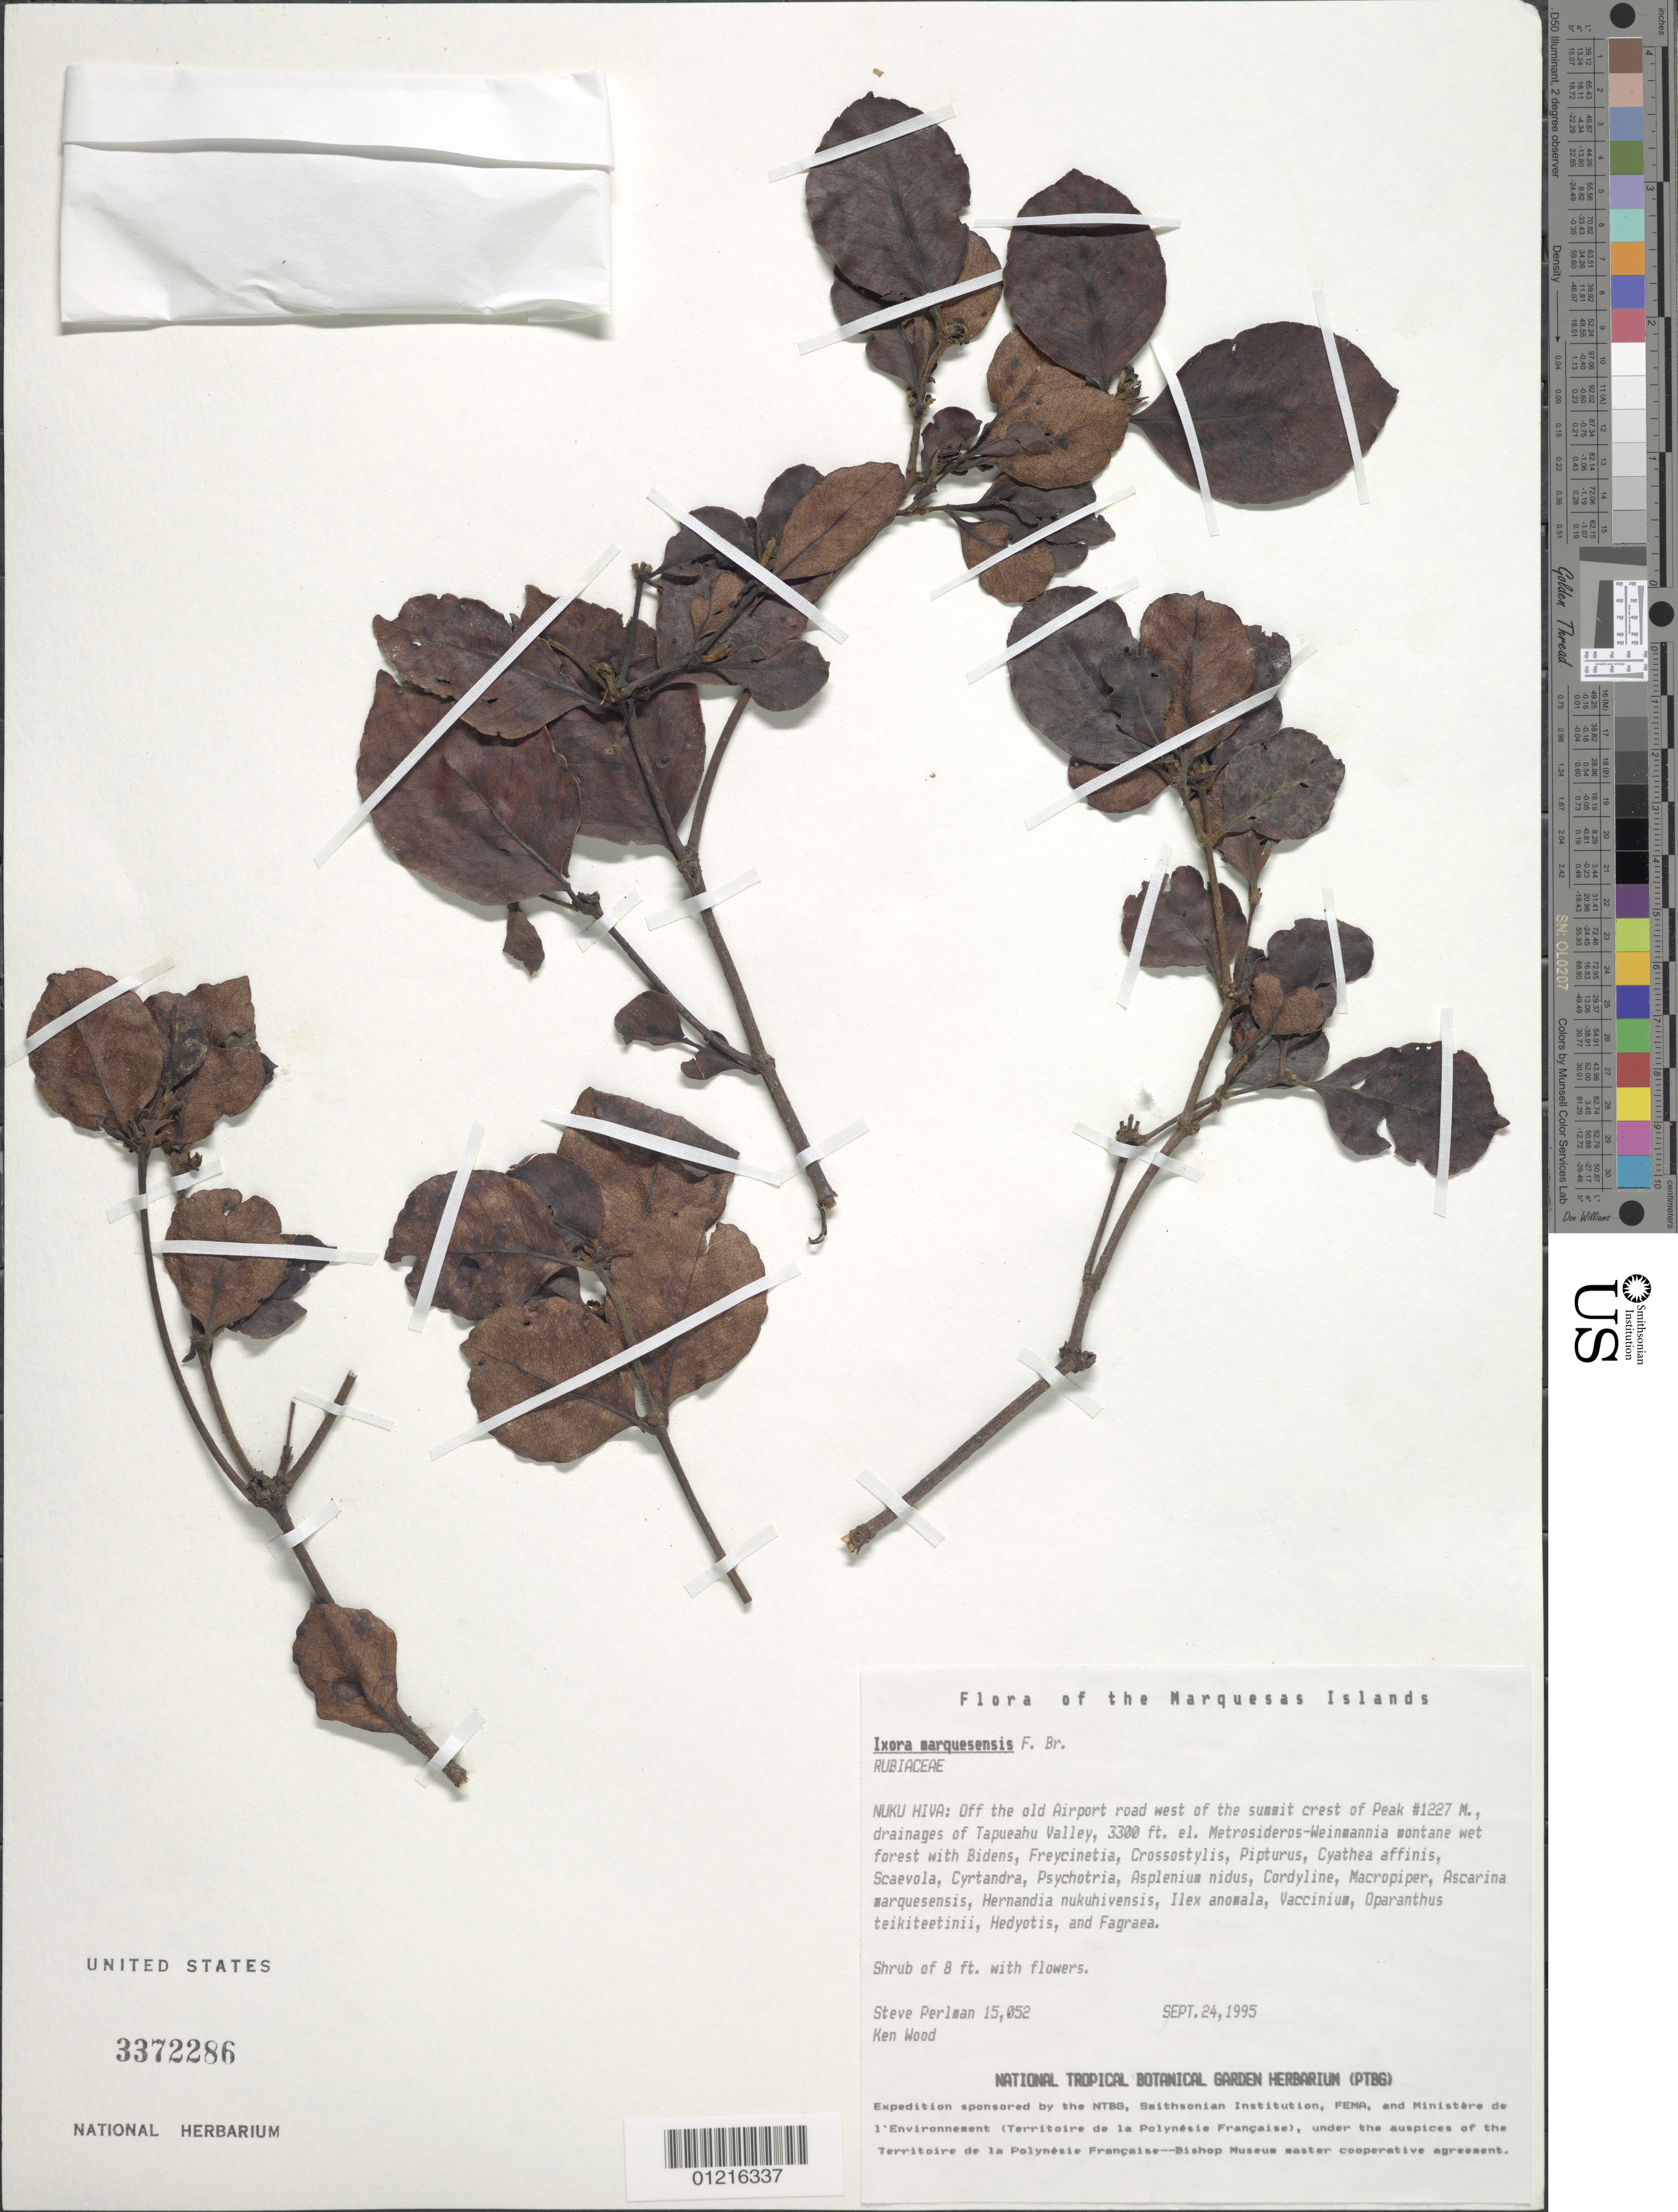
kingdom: Plantae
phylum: Tracheophyta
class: Magnoliopsida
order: Gentianales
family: Rubiaceae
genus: Ixora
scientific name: Ixora marquesensis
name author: F. Br.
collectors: S. P. Perlman & K. R. Wood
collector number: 15052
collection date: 1995-09-24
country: French Polynesia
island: Nuku Hiva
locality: off old Airport road, W of summit crest, W of Peak #1227 M., drainages of Tapueahu Valley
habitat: In Metrosideros-Weinmannia montane wet forest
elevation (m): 1006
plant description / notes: NTBG sheet has label mixup per Dave Lorence email of 5/24/12. Cited in Lorence and Wagner Ixora publication.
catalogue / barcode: US 3372286